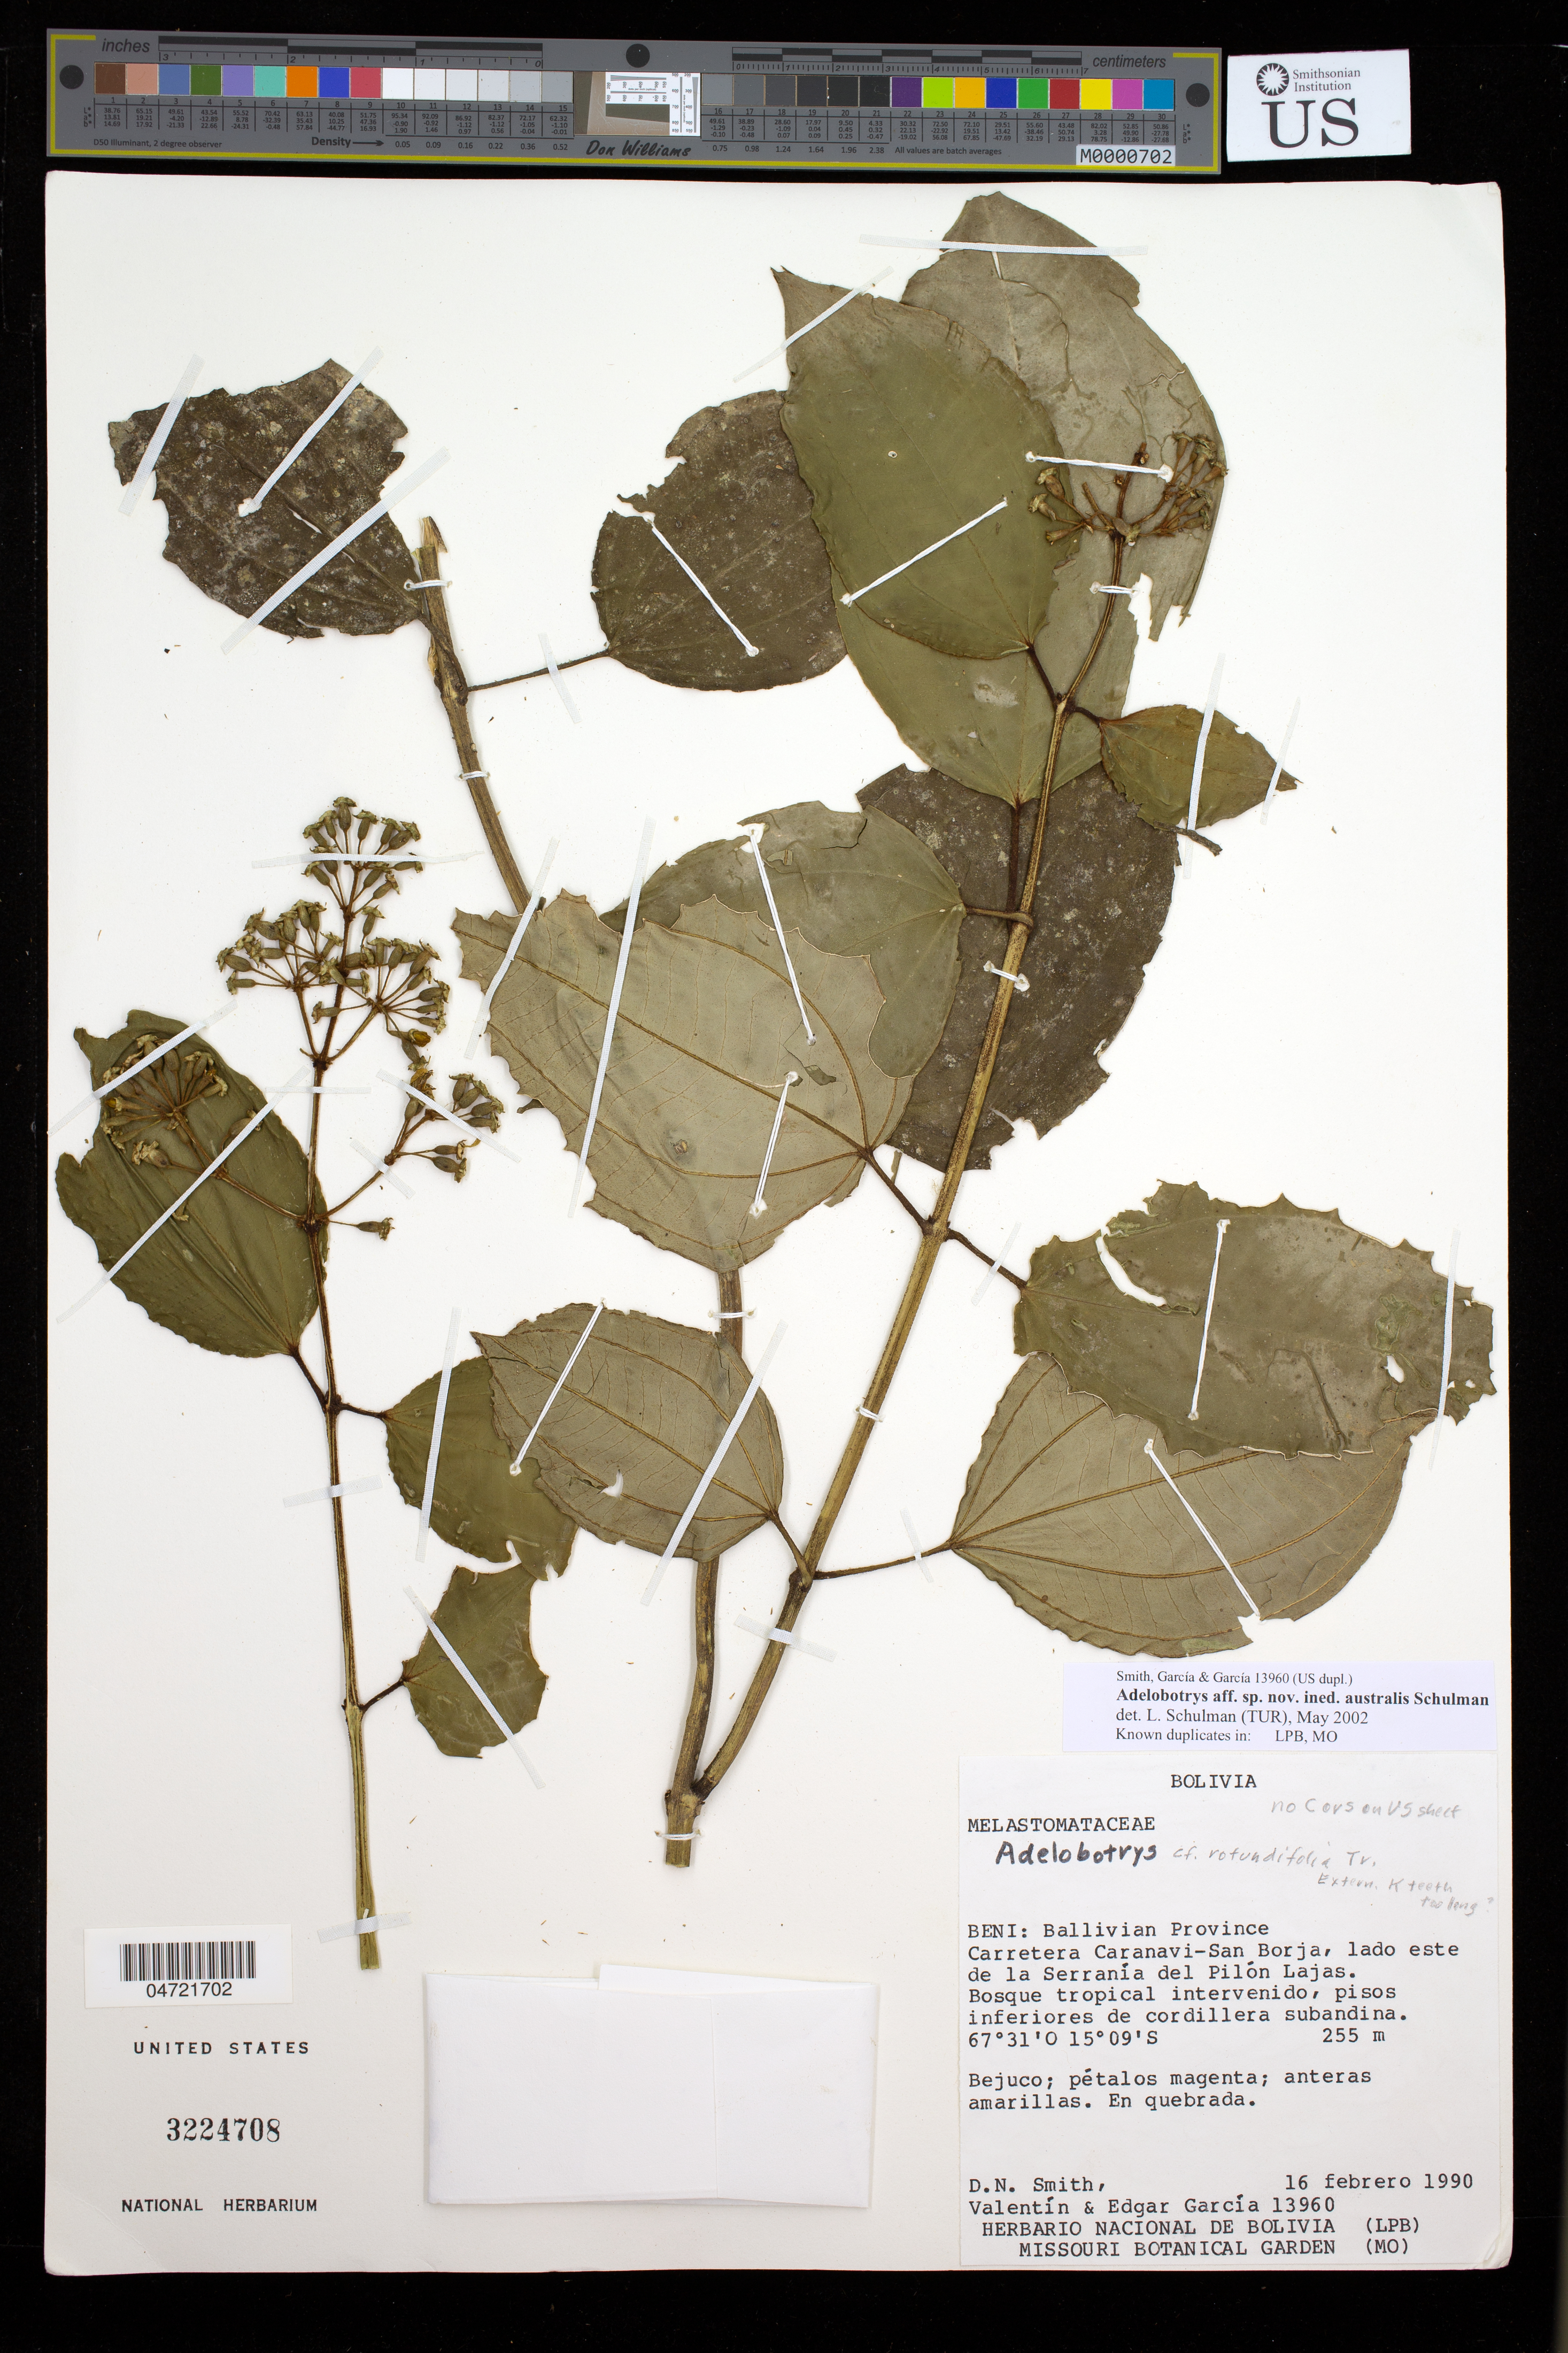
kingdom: Plantae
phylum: Tracheophyta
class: Magnoliopsida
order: Myrtales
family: Melastomataceae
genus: Adelobotrys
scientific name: Adelobotrys sp. nov.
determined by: Schulman, Leif, (TUR), University of Turku (FINLAND)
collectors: D. Smith, V. García & E. García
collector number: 13960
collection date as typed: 16 Feb 1990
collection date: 1990-02-16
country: Bolivia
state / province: Beni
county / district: Ballivián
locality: Carretera Caranavi - San Borja, lado este de la Serranía del Pilón Lajas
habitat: En quebrada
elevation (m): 255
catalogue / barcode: US 3224708